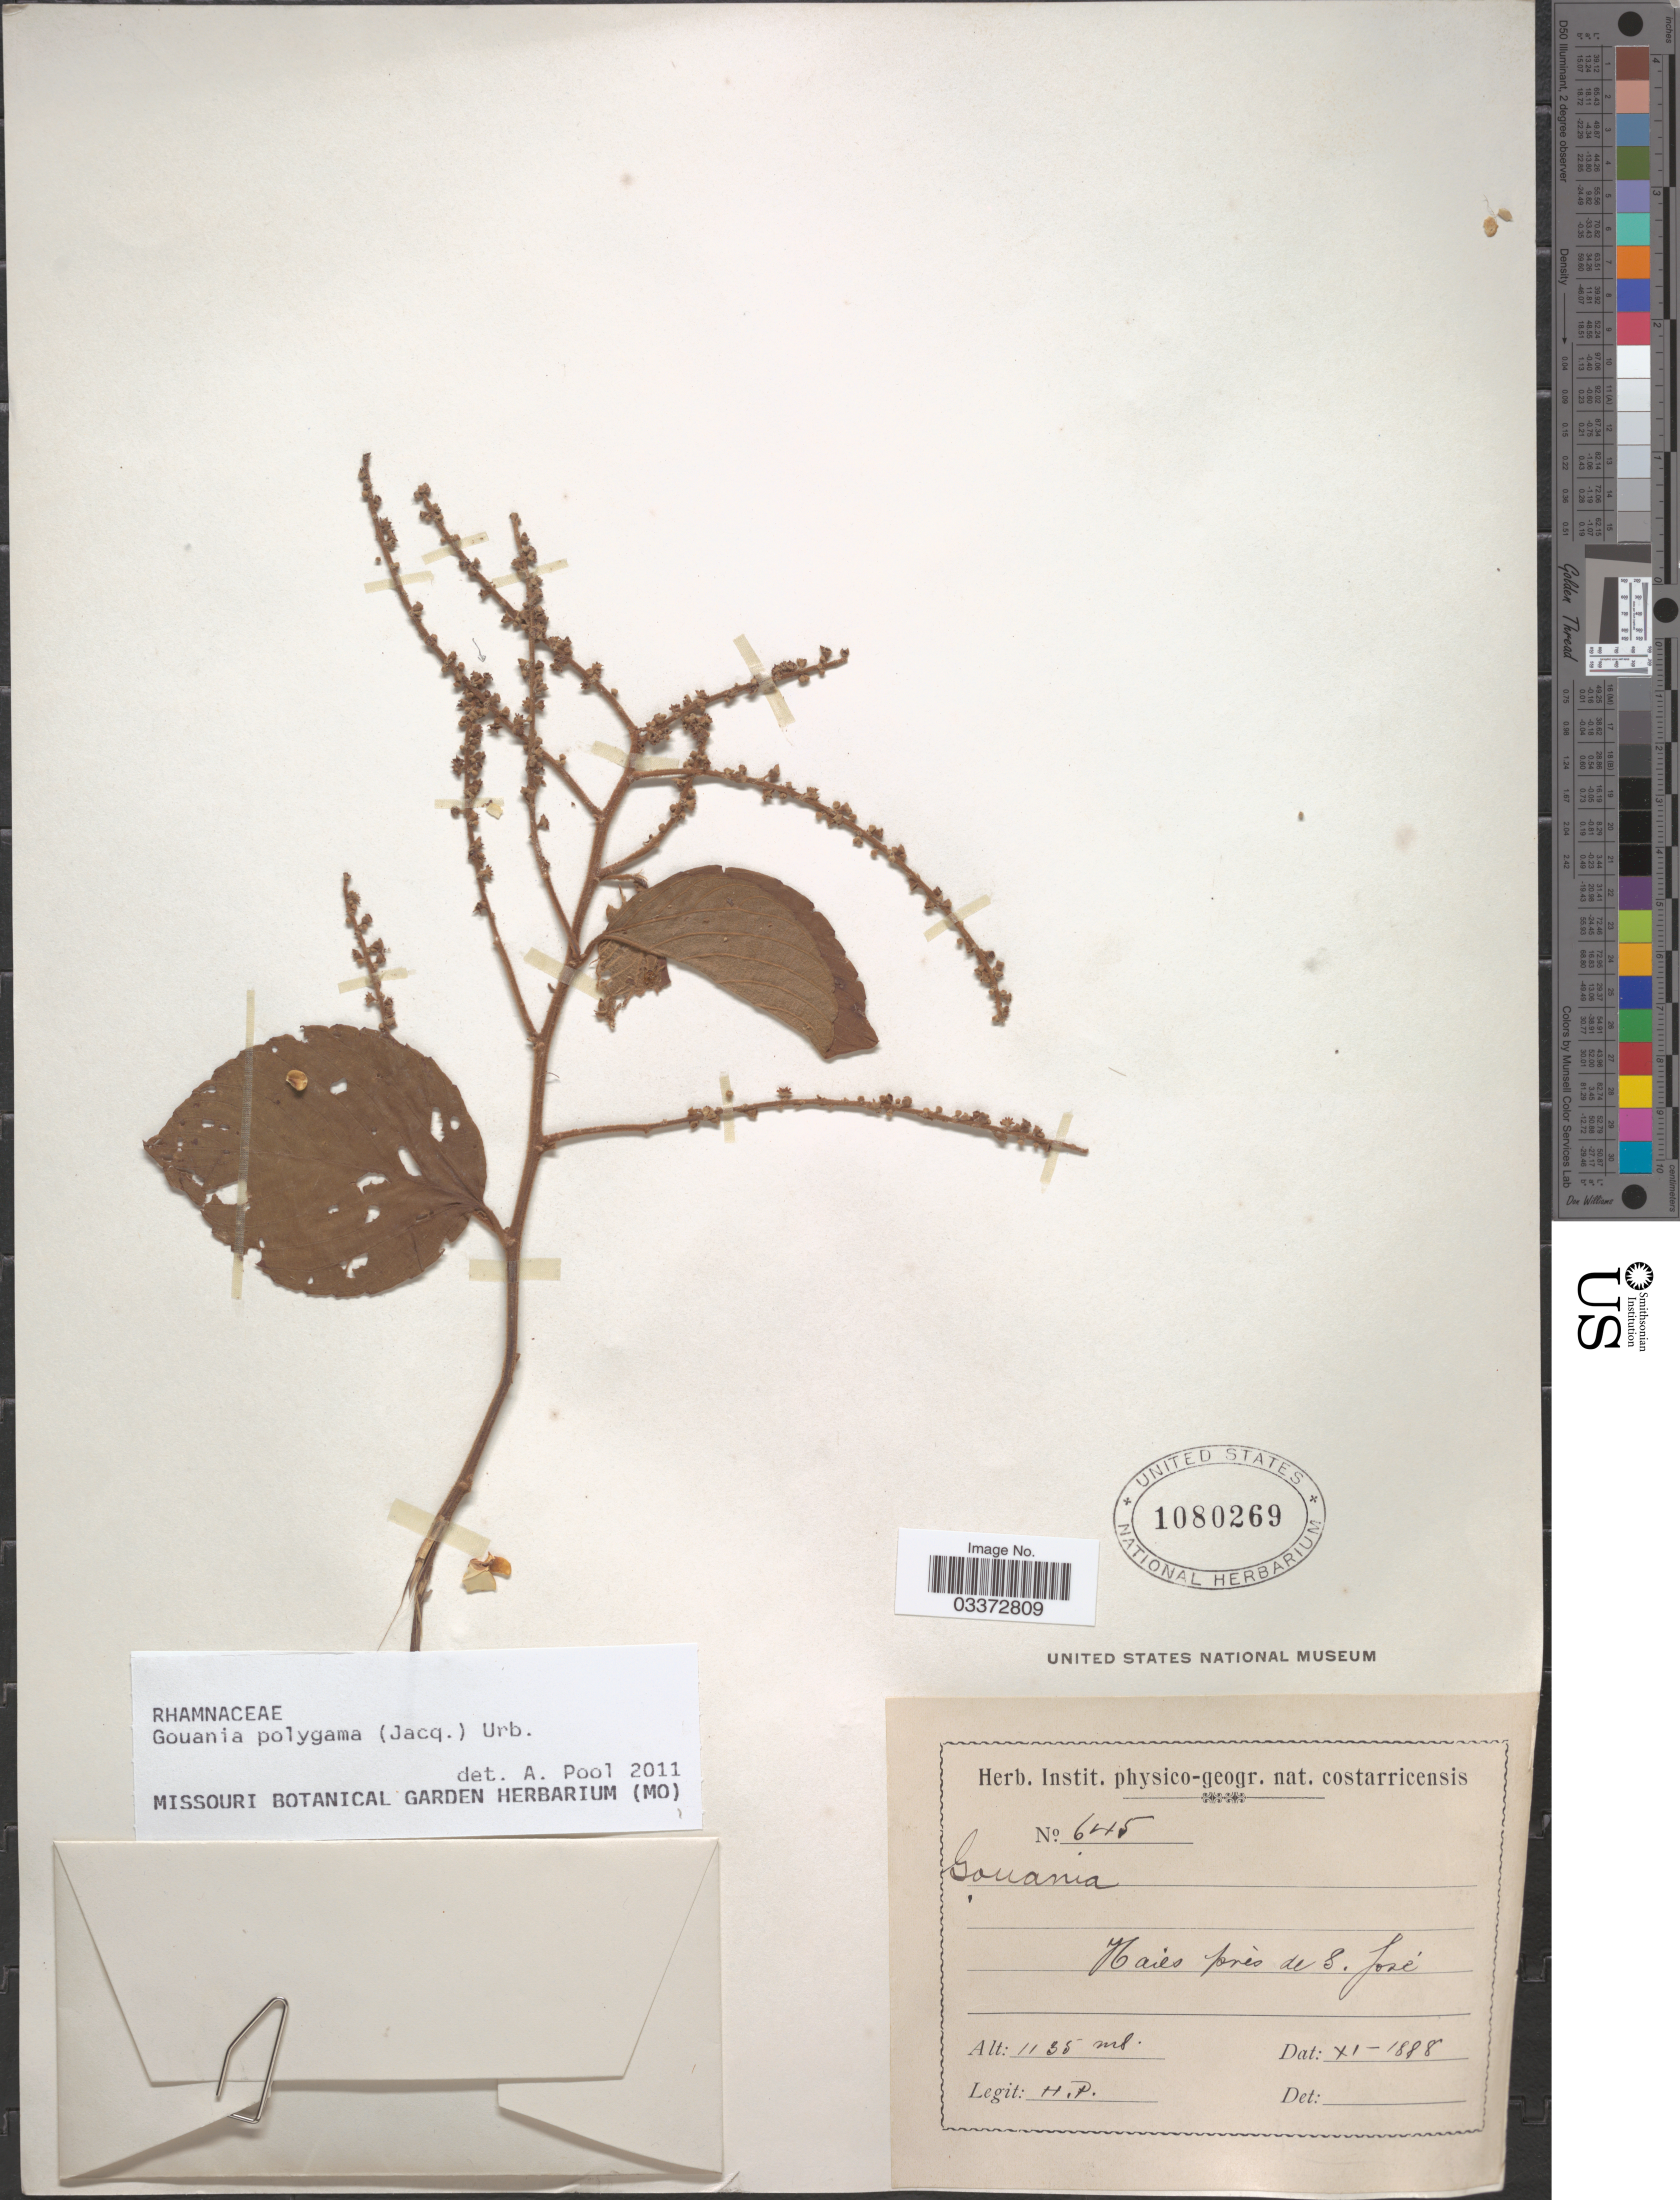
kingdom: Plantae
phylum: Tracheophyta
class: Magnoliopsida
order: Rosales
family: Rhamnaceae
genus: Gouania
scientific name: Gouania polygama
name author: (Jacq.) Urb.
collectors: H. F. Pittier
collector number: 645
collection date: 1888-11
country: Costa Rica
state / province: San José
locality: Haies près de S. José.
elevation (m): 1135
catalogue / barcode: US 1080269